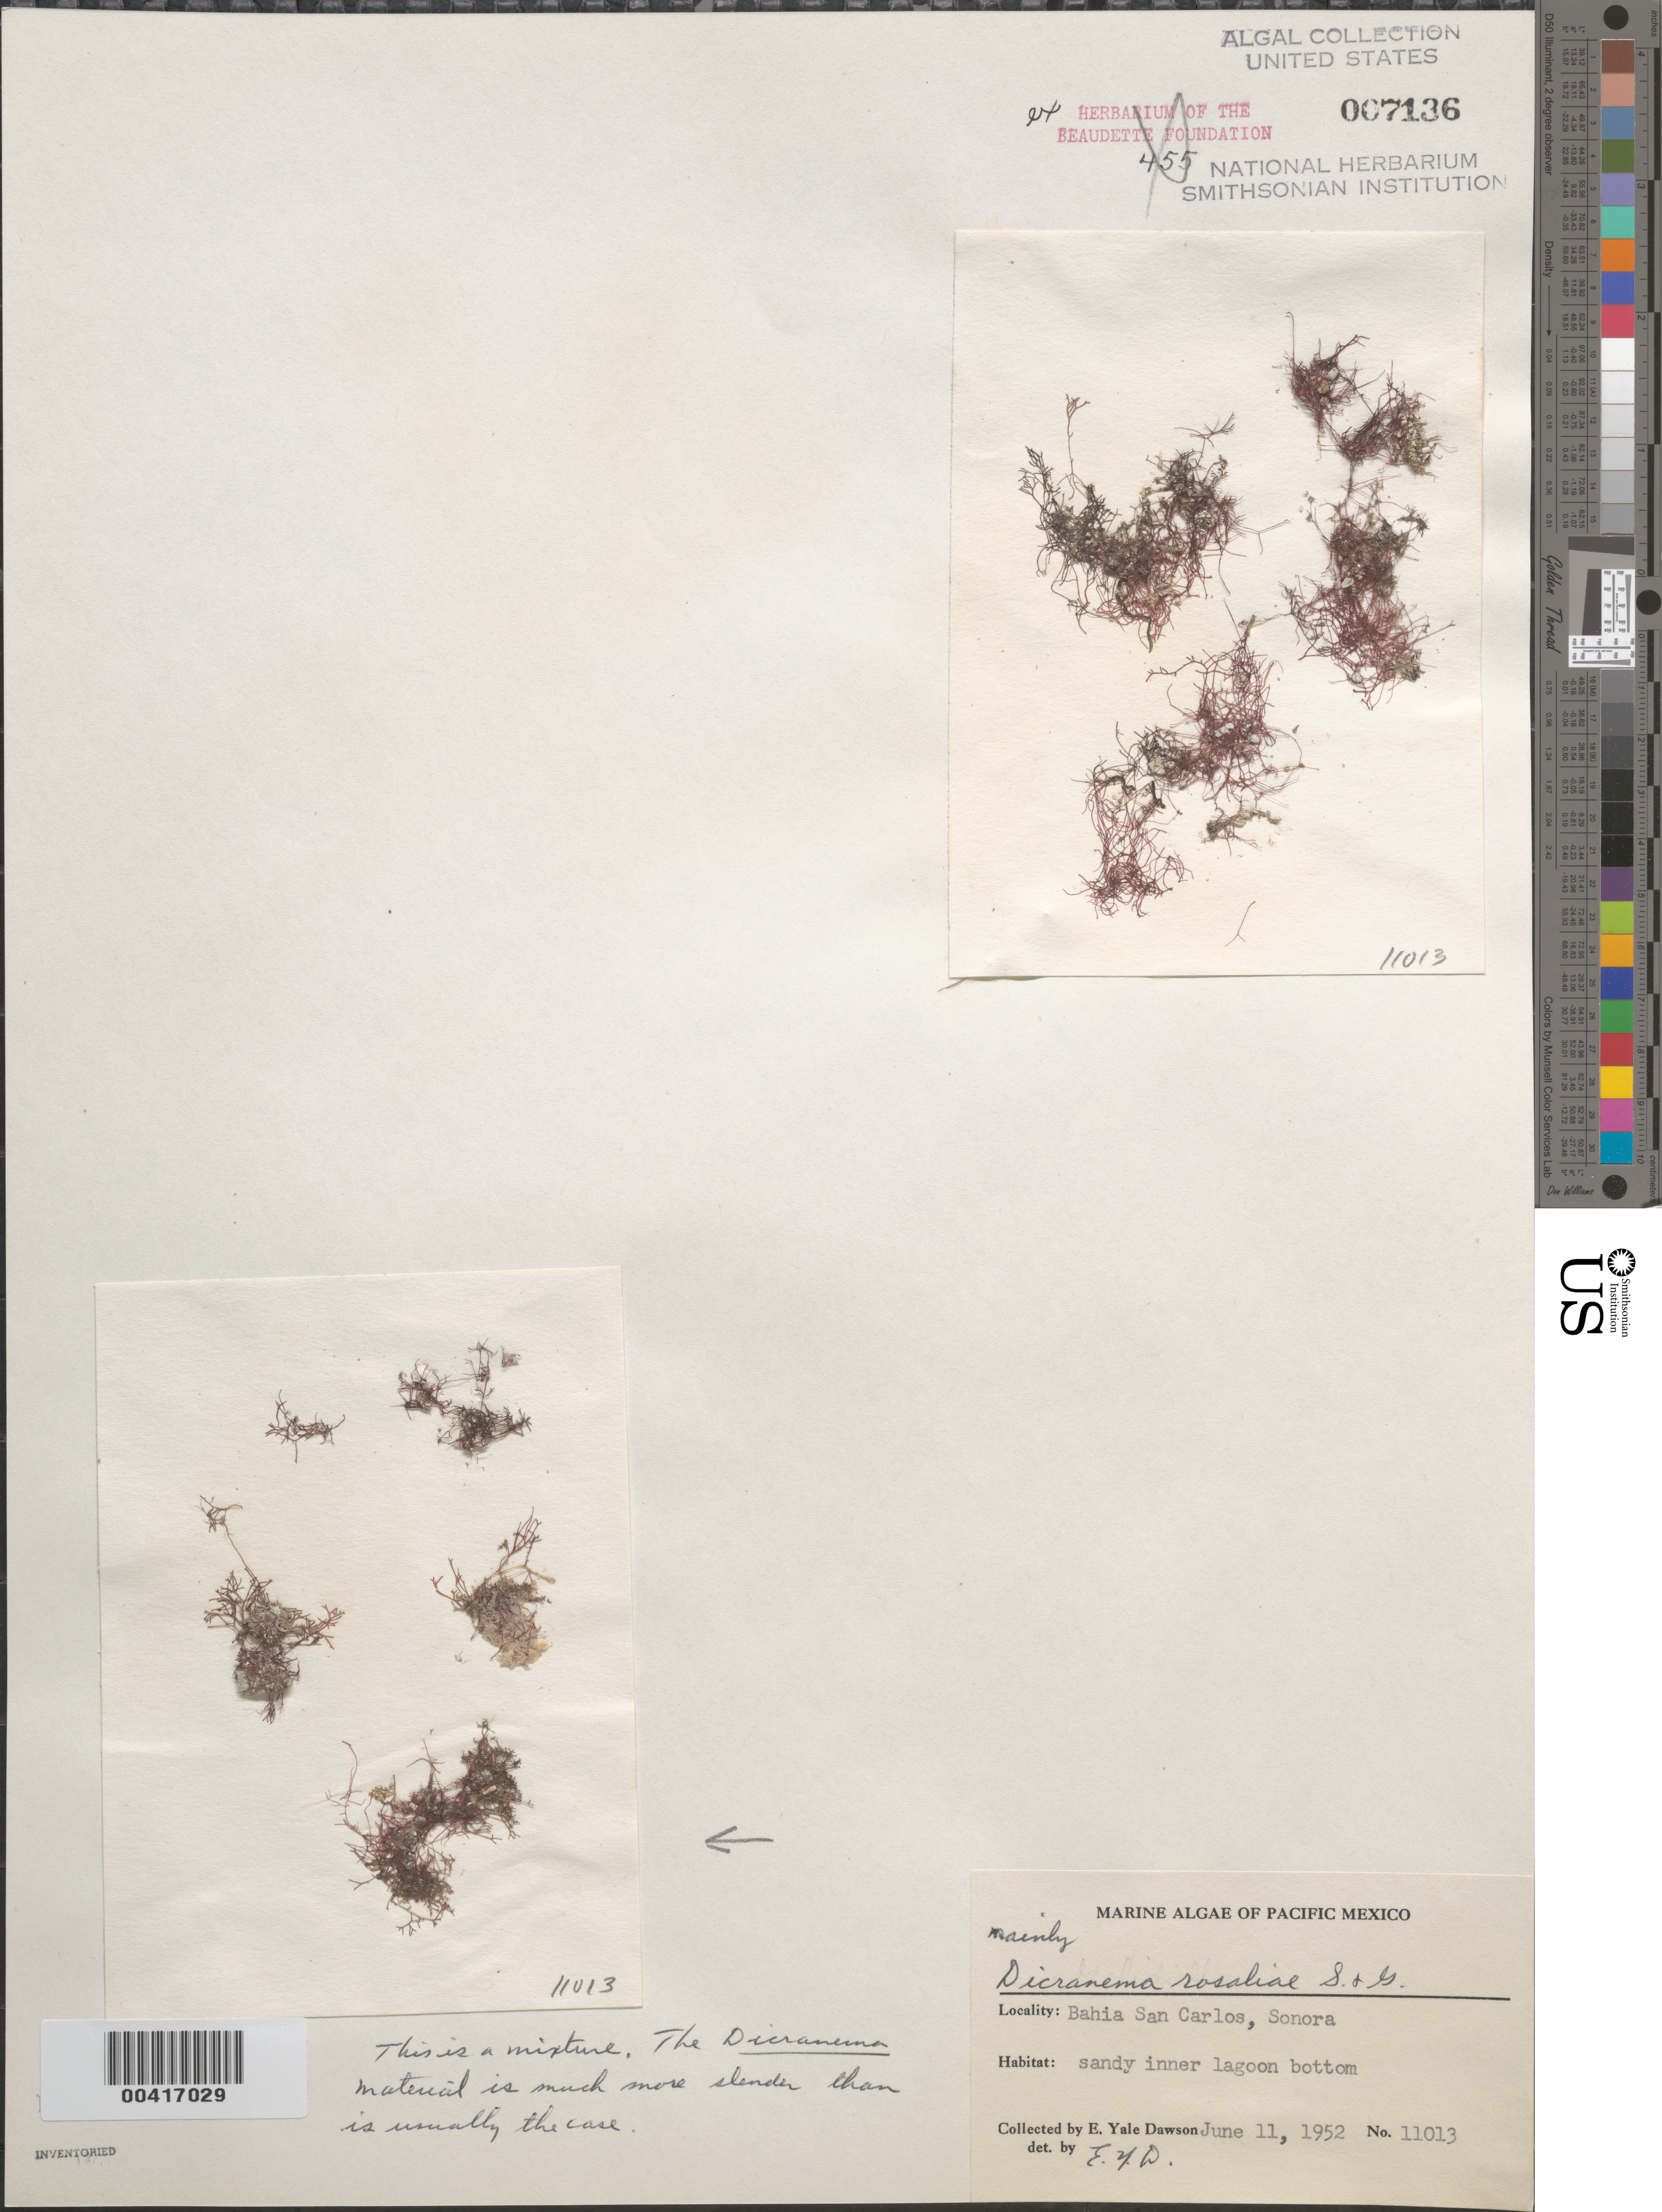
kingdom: Plantae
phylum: Rhodophyta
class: Florideophyceae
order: Gigartinales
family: Dicranemataceae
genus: Dicranema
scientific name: Dicranema rosaliae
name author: Setch. & N.L. Gardner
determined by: Dawson, E. Y.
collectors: E. Y. Dawson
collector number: EYD 11013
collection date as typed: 11 Jun 1952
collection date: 1952-06-11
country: Mexico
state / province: Sonora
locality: Bahia San Carlos (San Carlos Bay)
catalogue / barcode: US 7136